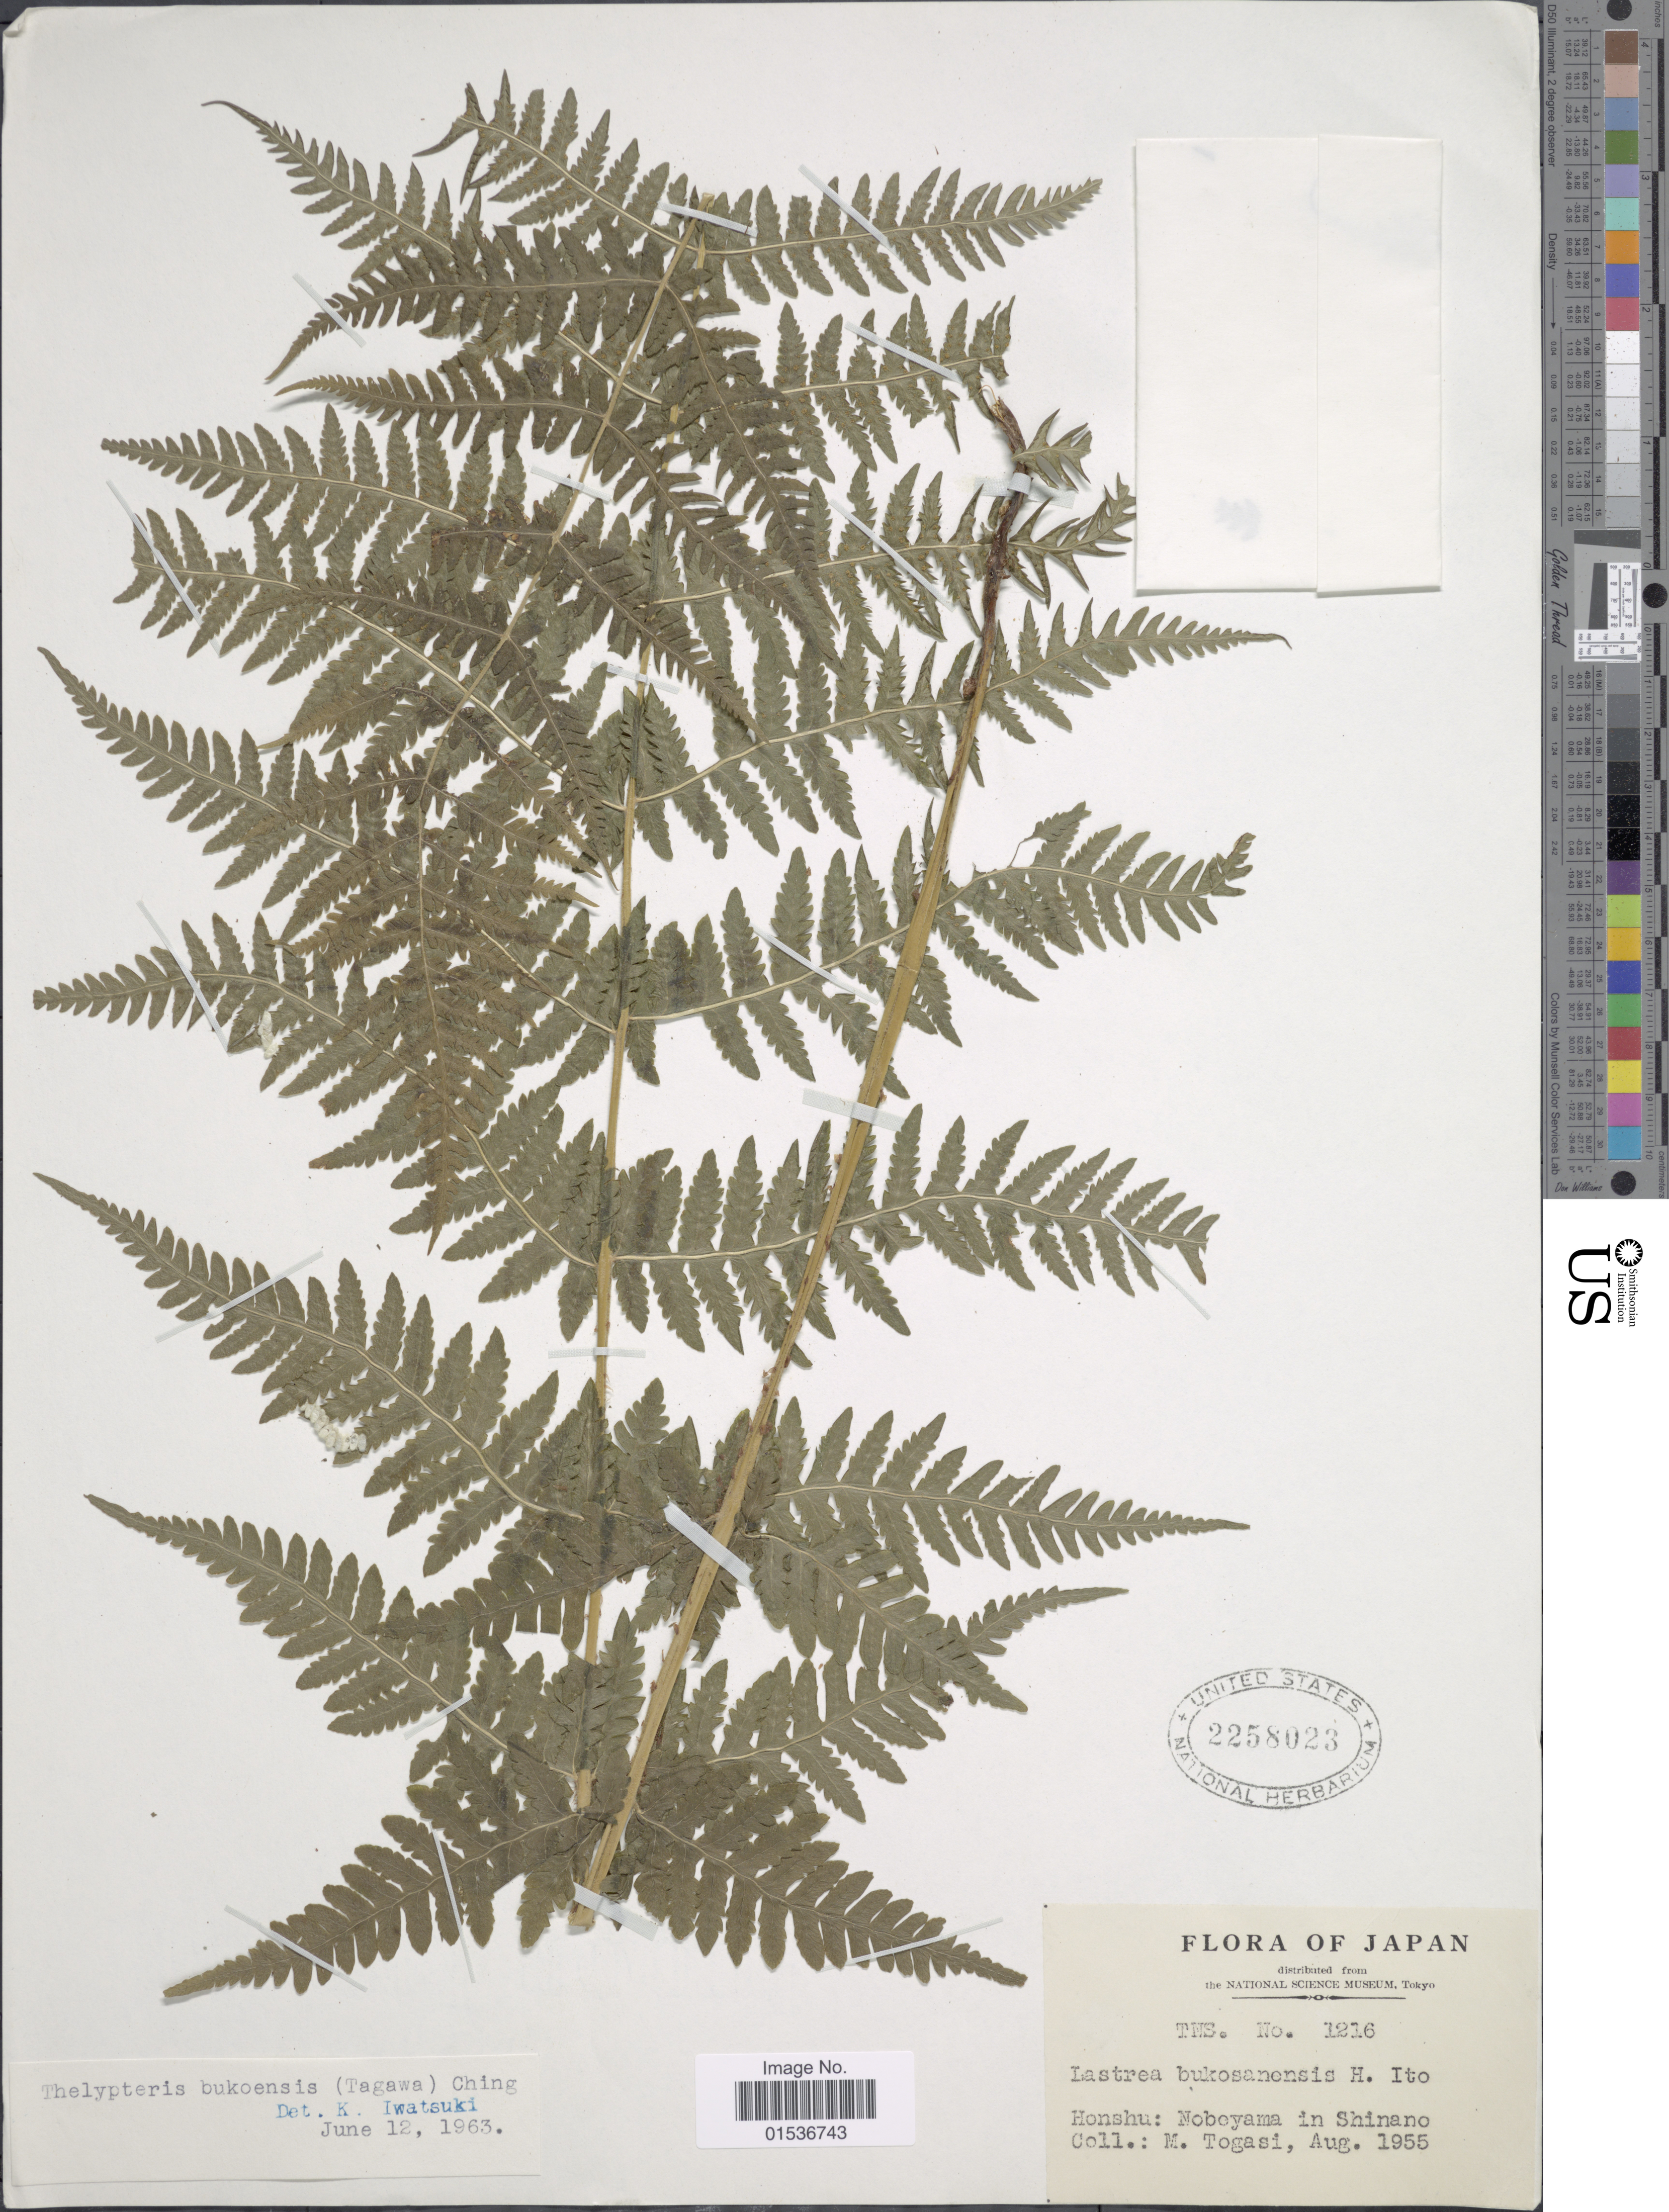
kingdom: Plantae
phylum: Tracheophyta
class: Polypodiopsida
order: Polypodiales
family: Thelypteridaceae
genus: Pseudophegopteris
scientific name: Pseudophegopteris bukoensis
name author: (Tagawa) Holttum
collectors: M. Togasi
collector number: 1216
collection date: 1955-08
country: Japan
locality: Japan, Honshu: Nobeyama in Shinano.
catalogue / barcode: US 2258023